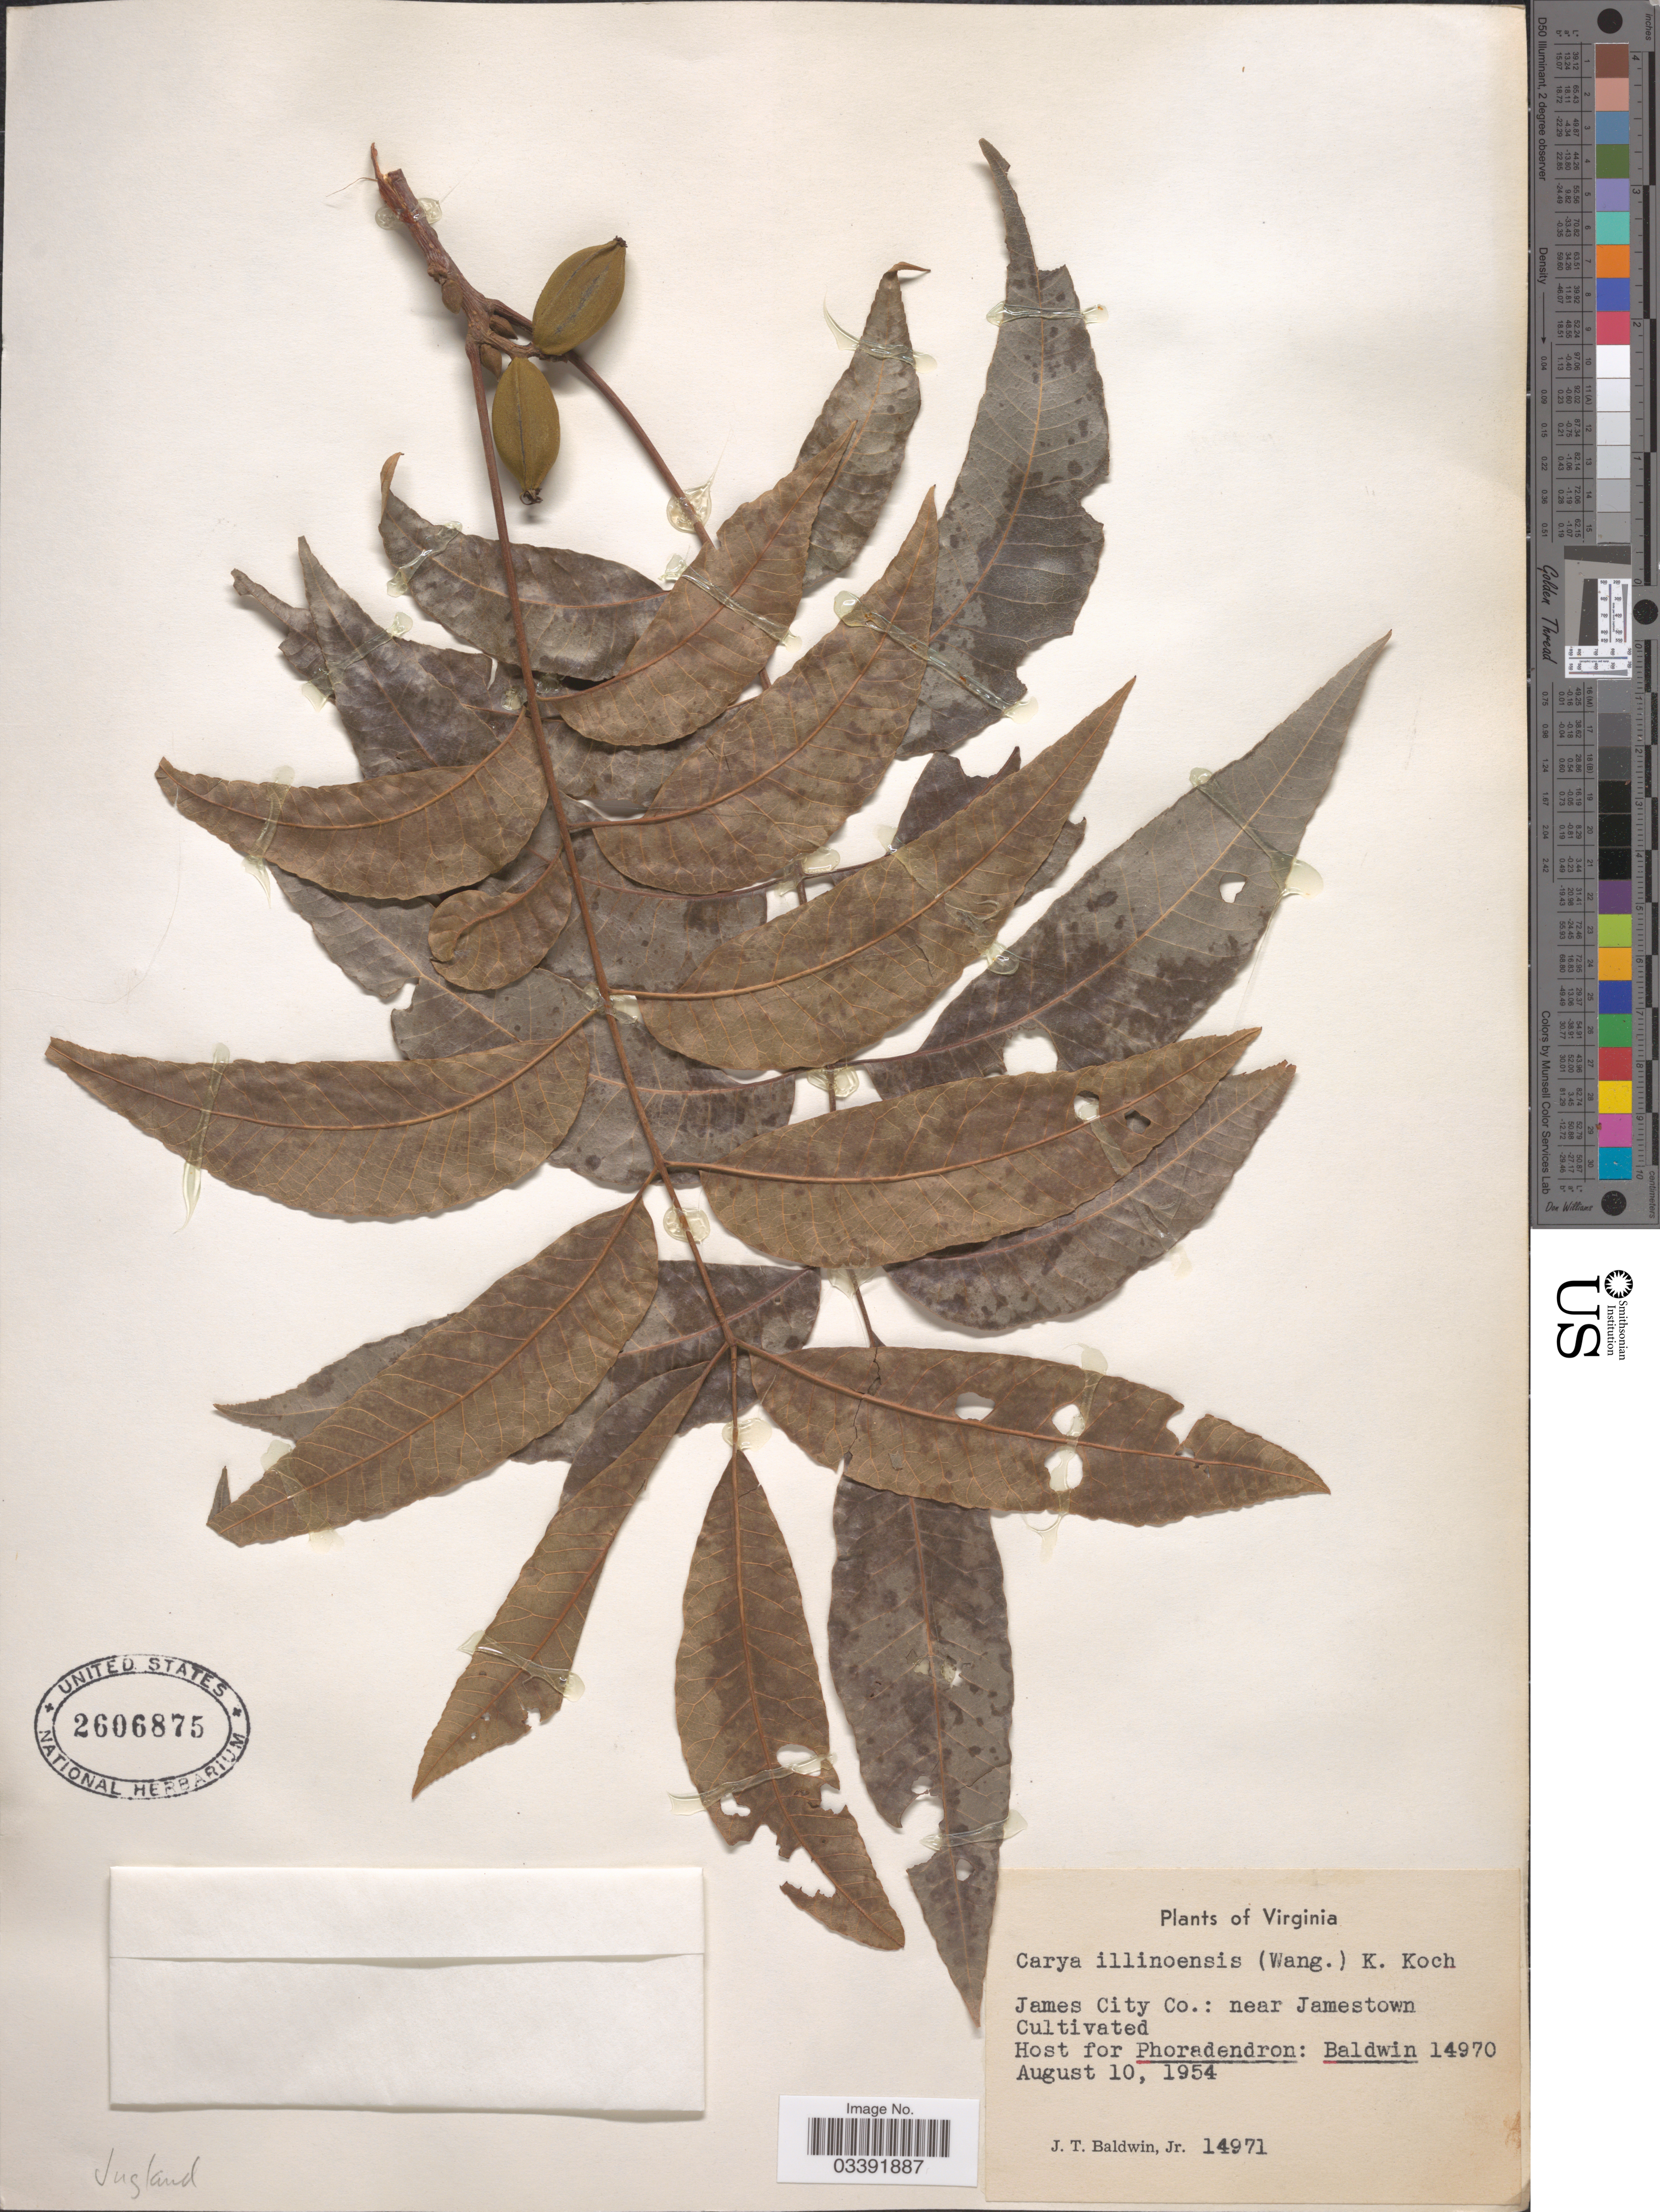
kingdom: Plantae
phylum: Tracheophyta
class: Magnoliopsida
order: Fagales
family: Juglandaceae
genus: Carya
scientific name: Carya illinoinensis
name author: (Wangenh.) K. Koch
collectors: J. T. Baldwin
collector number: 14971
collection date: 1954-08-10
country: United States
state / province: Virginia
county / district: James City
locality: James City Co.: near Jamestown.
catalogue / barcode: US 2606875